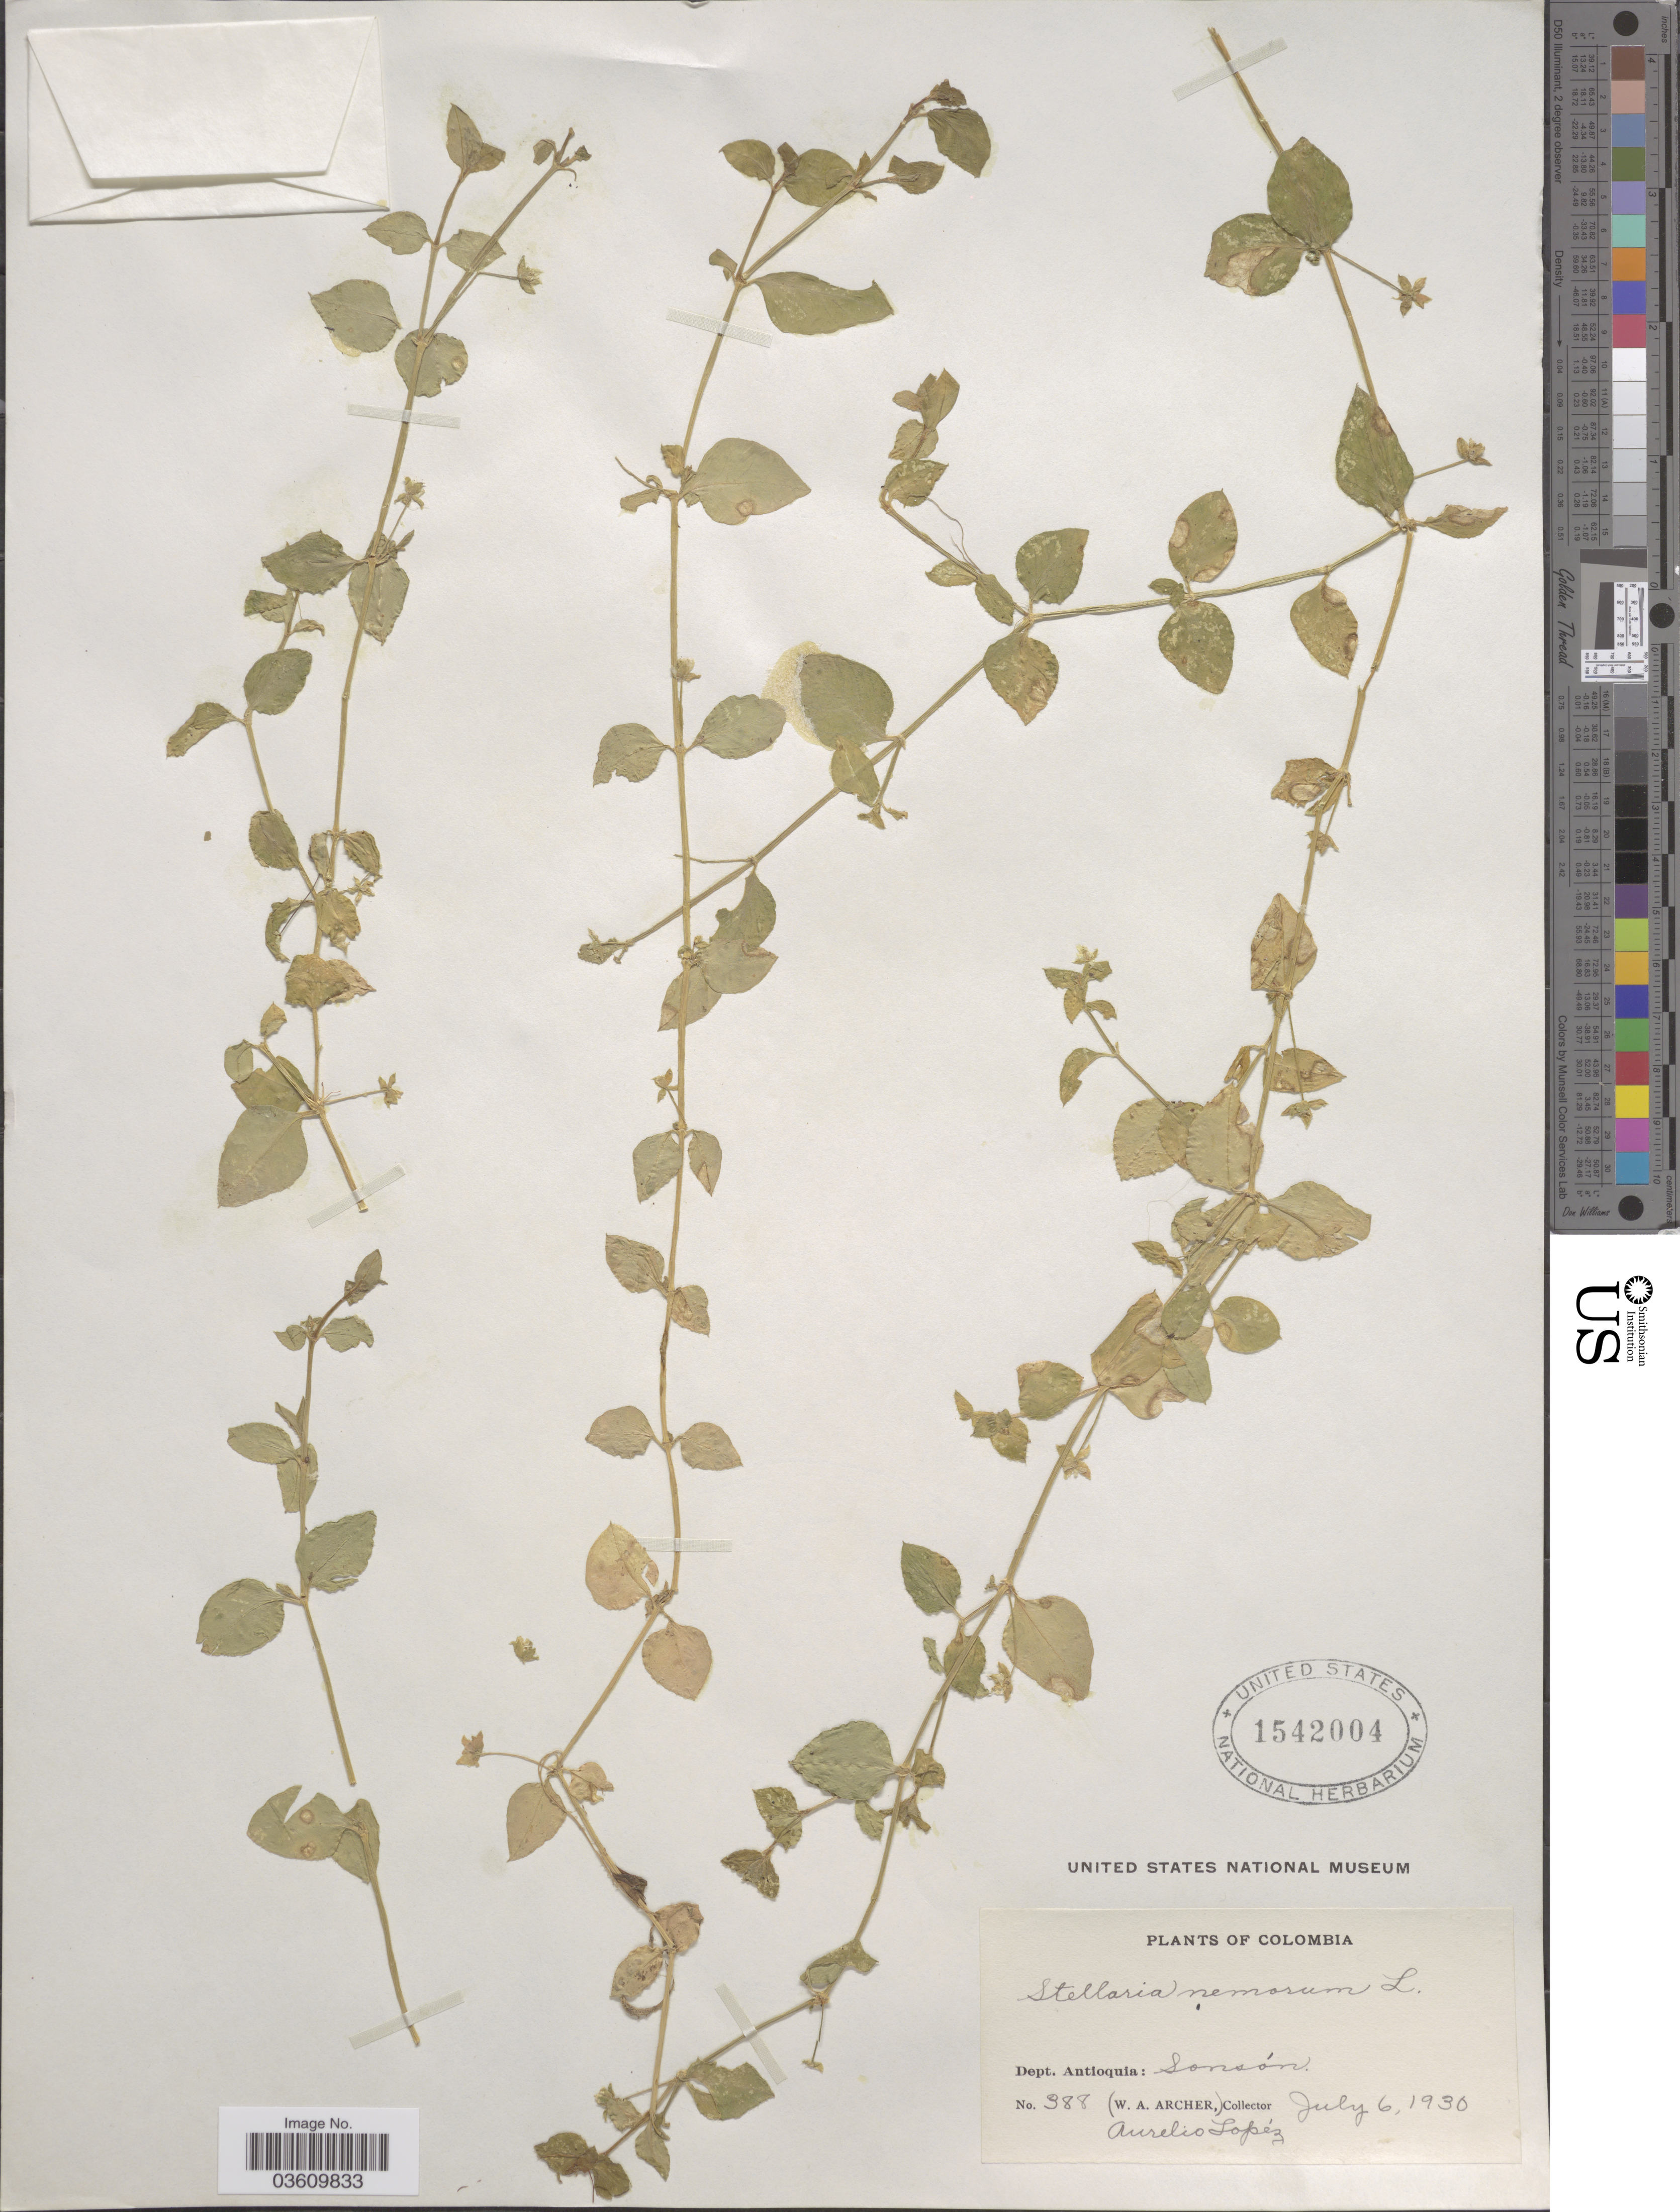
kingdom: Plantae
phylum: Tracheophyta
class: Magnoliopsida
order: Caryophyllales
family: Caryophyllaceae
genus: Stellaria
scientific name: Stellaria ovata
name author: Willd.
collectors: A. López & W. Archer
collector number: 388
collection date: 1930-07-06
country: Colombia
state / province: Antioquia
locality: Dept. Antioquia: Sonsón.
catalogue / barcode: US 1542004